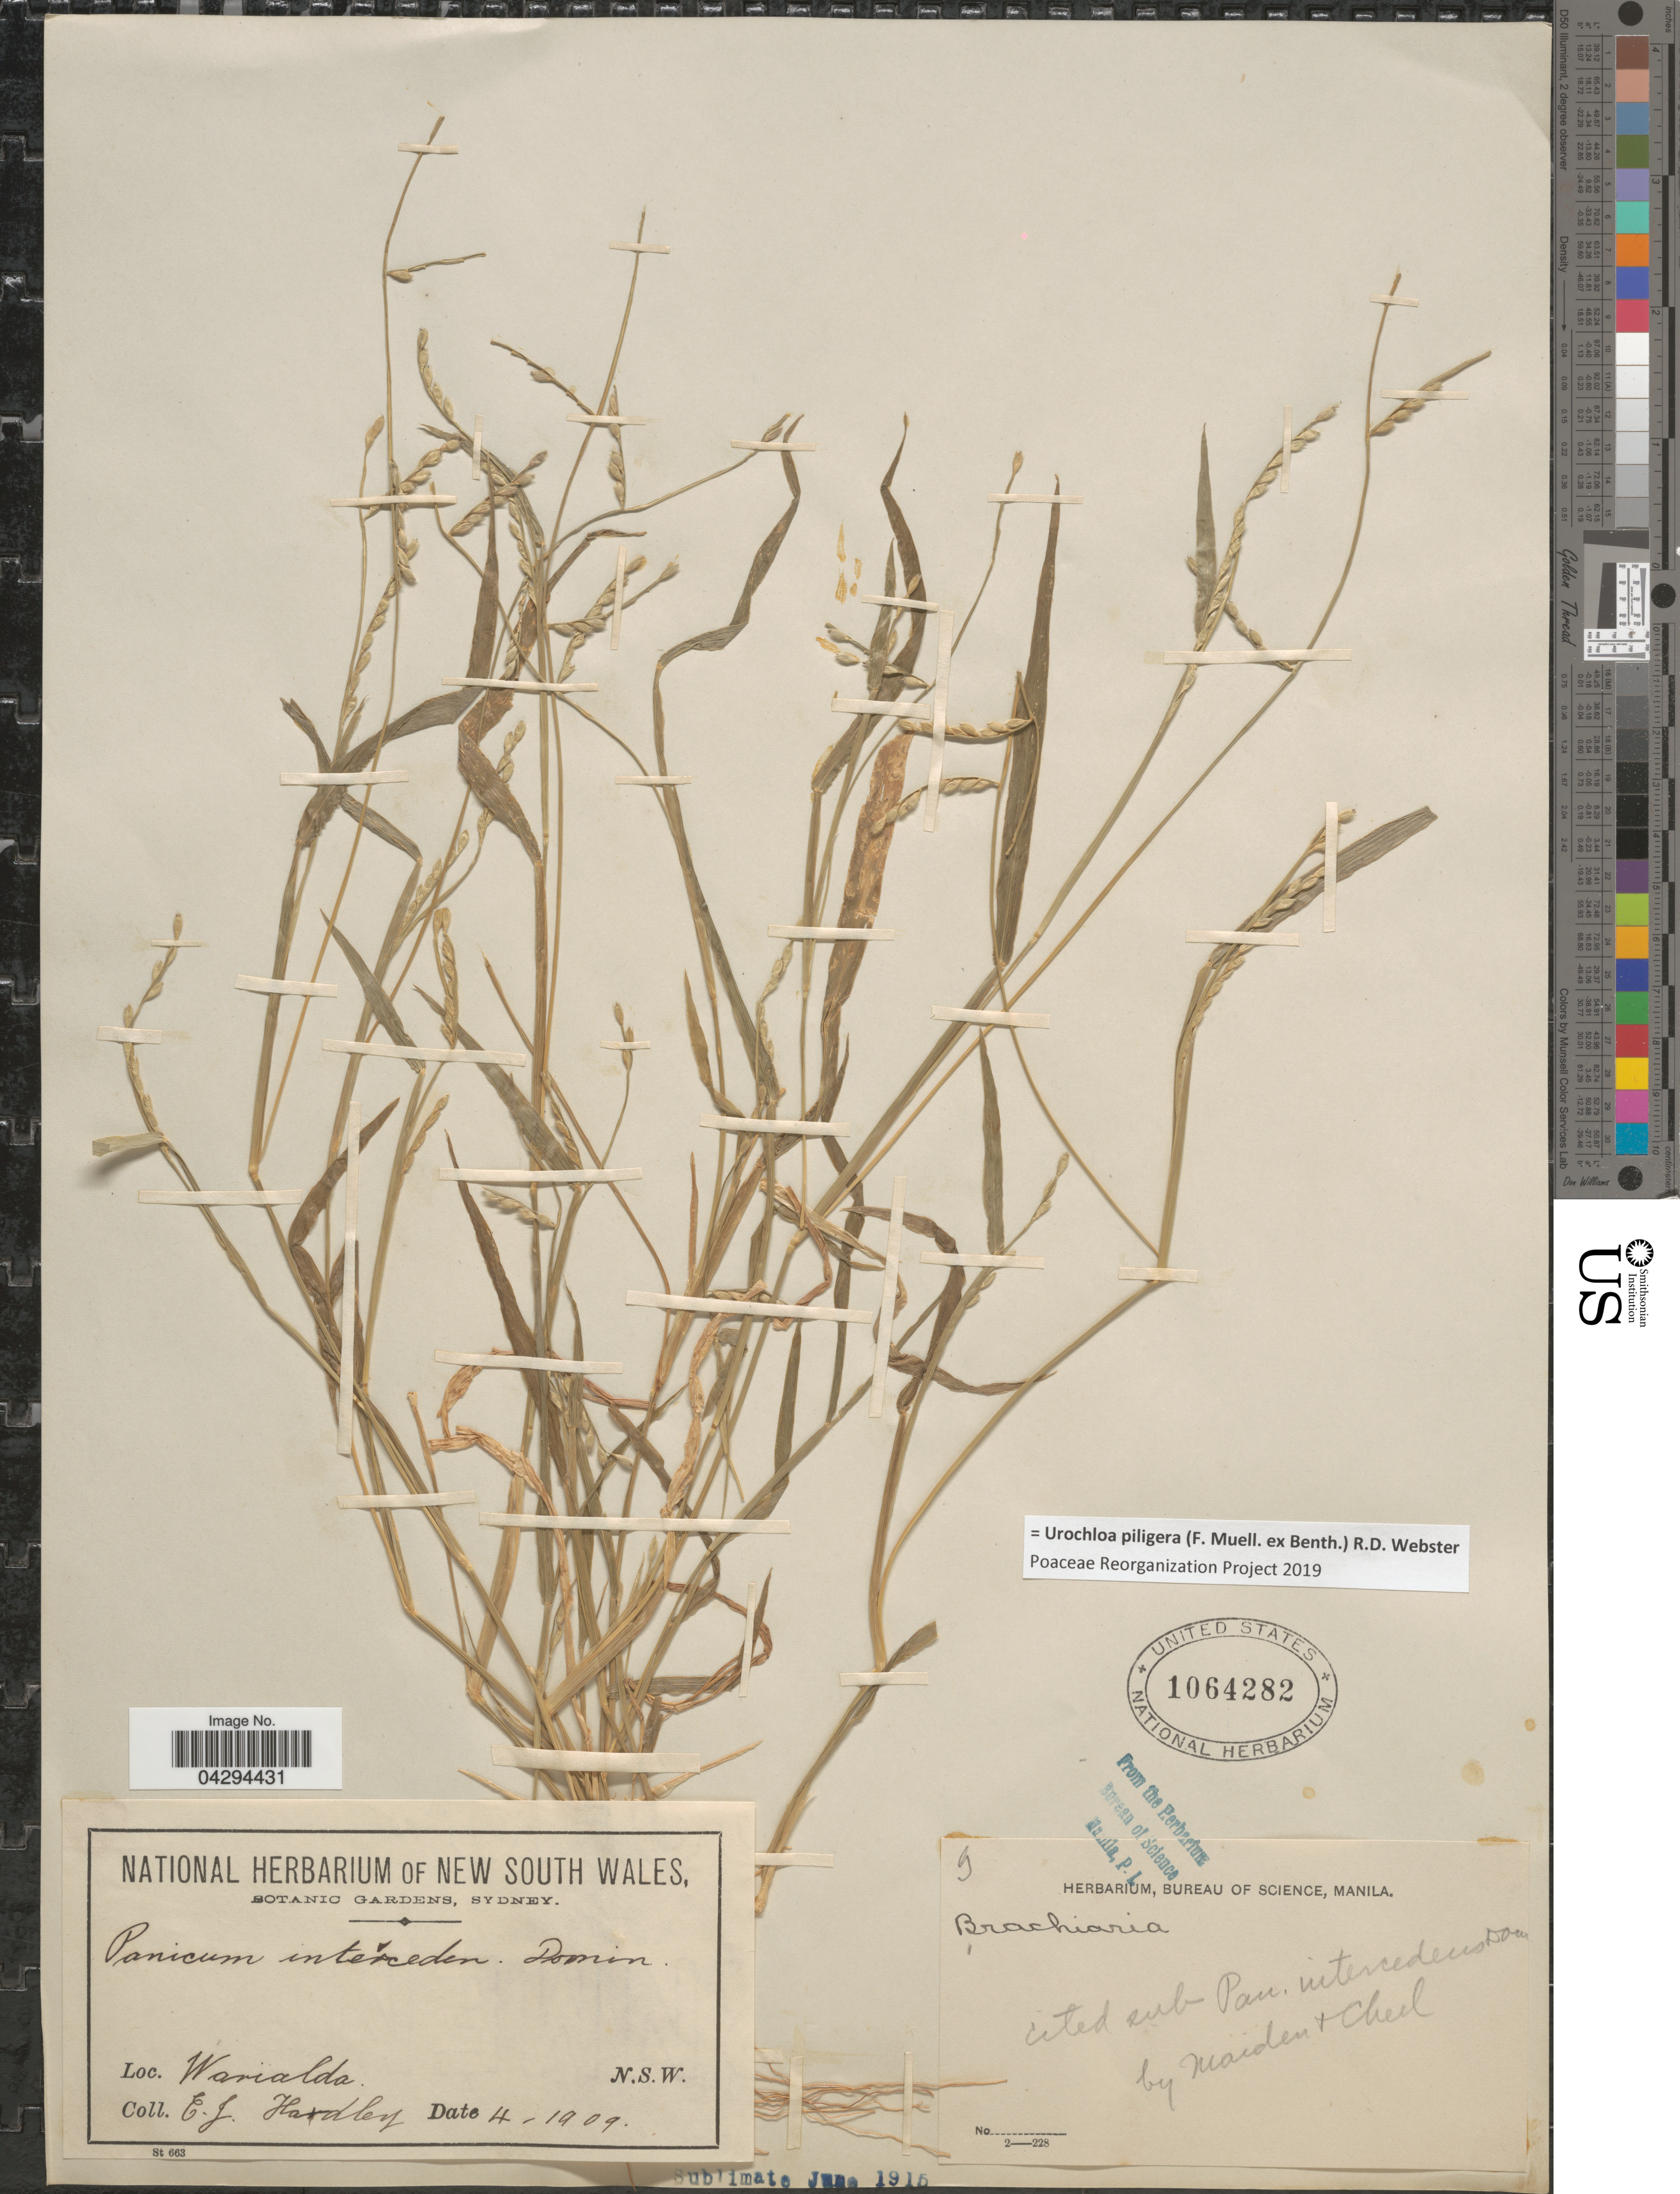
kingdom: Plantae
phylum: Tracheophyta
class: Liliopsida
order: Poales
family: Poaceae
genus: Urochloa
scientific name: Urochloa piligera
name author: (F. Muell. ex Benth.) R.D. Webster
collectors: E. Hadley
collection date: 1909-04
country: Australia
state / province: New South Wales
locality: Warialda.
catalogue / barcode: US 1064282